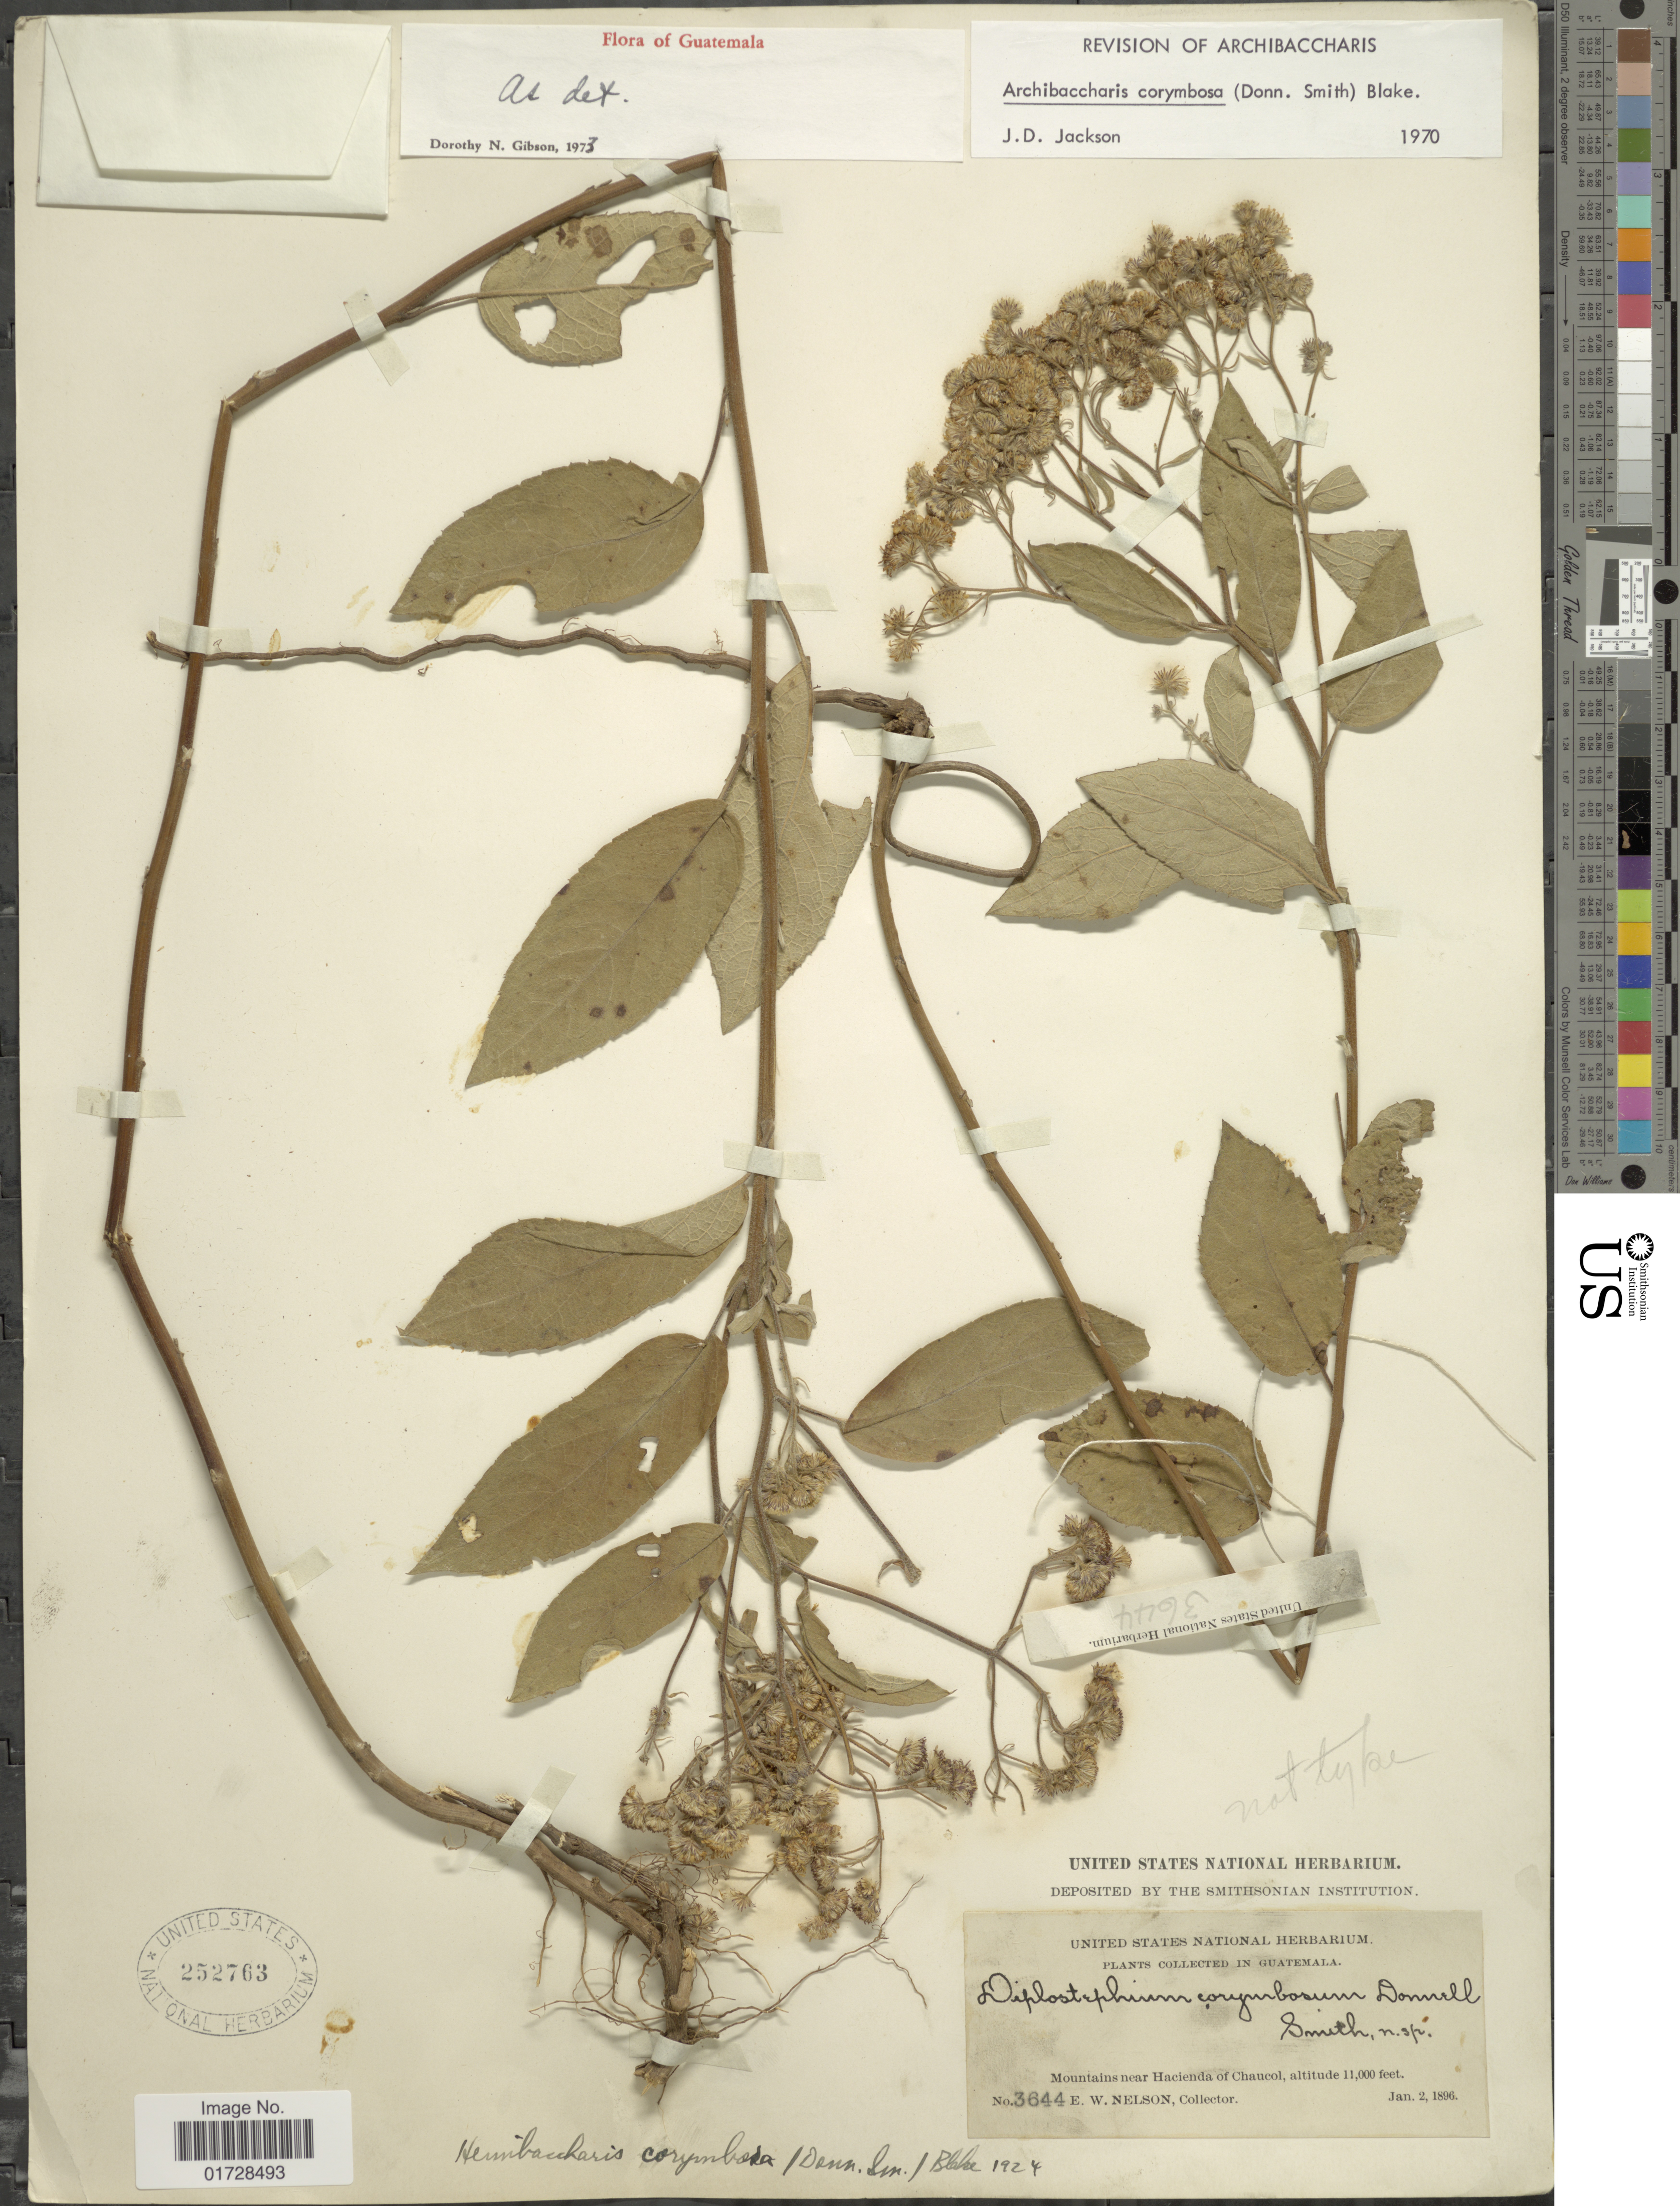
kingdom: Plantae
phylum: Tracheophyta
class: Magnoliopsida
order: Asterales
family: Asteraceae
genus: Archibaccharis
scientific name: Archibaccharis corymbosa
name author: (Donn. Sm.) S.F. Blake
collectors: E. W. Nelson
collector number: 3644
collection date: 1896-01-02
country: Guatemala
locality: Mountains near Hacienda of Chaucol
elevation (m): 3353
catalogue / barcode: US 252763